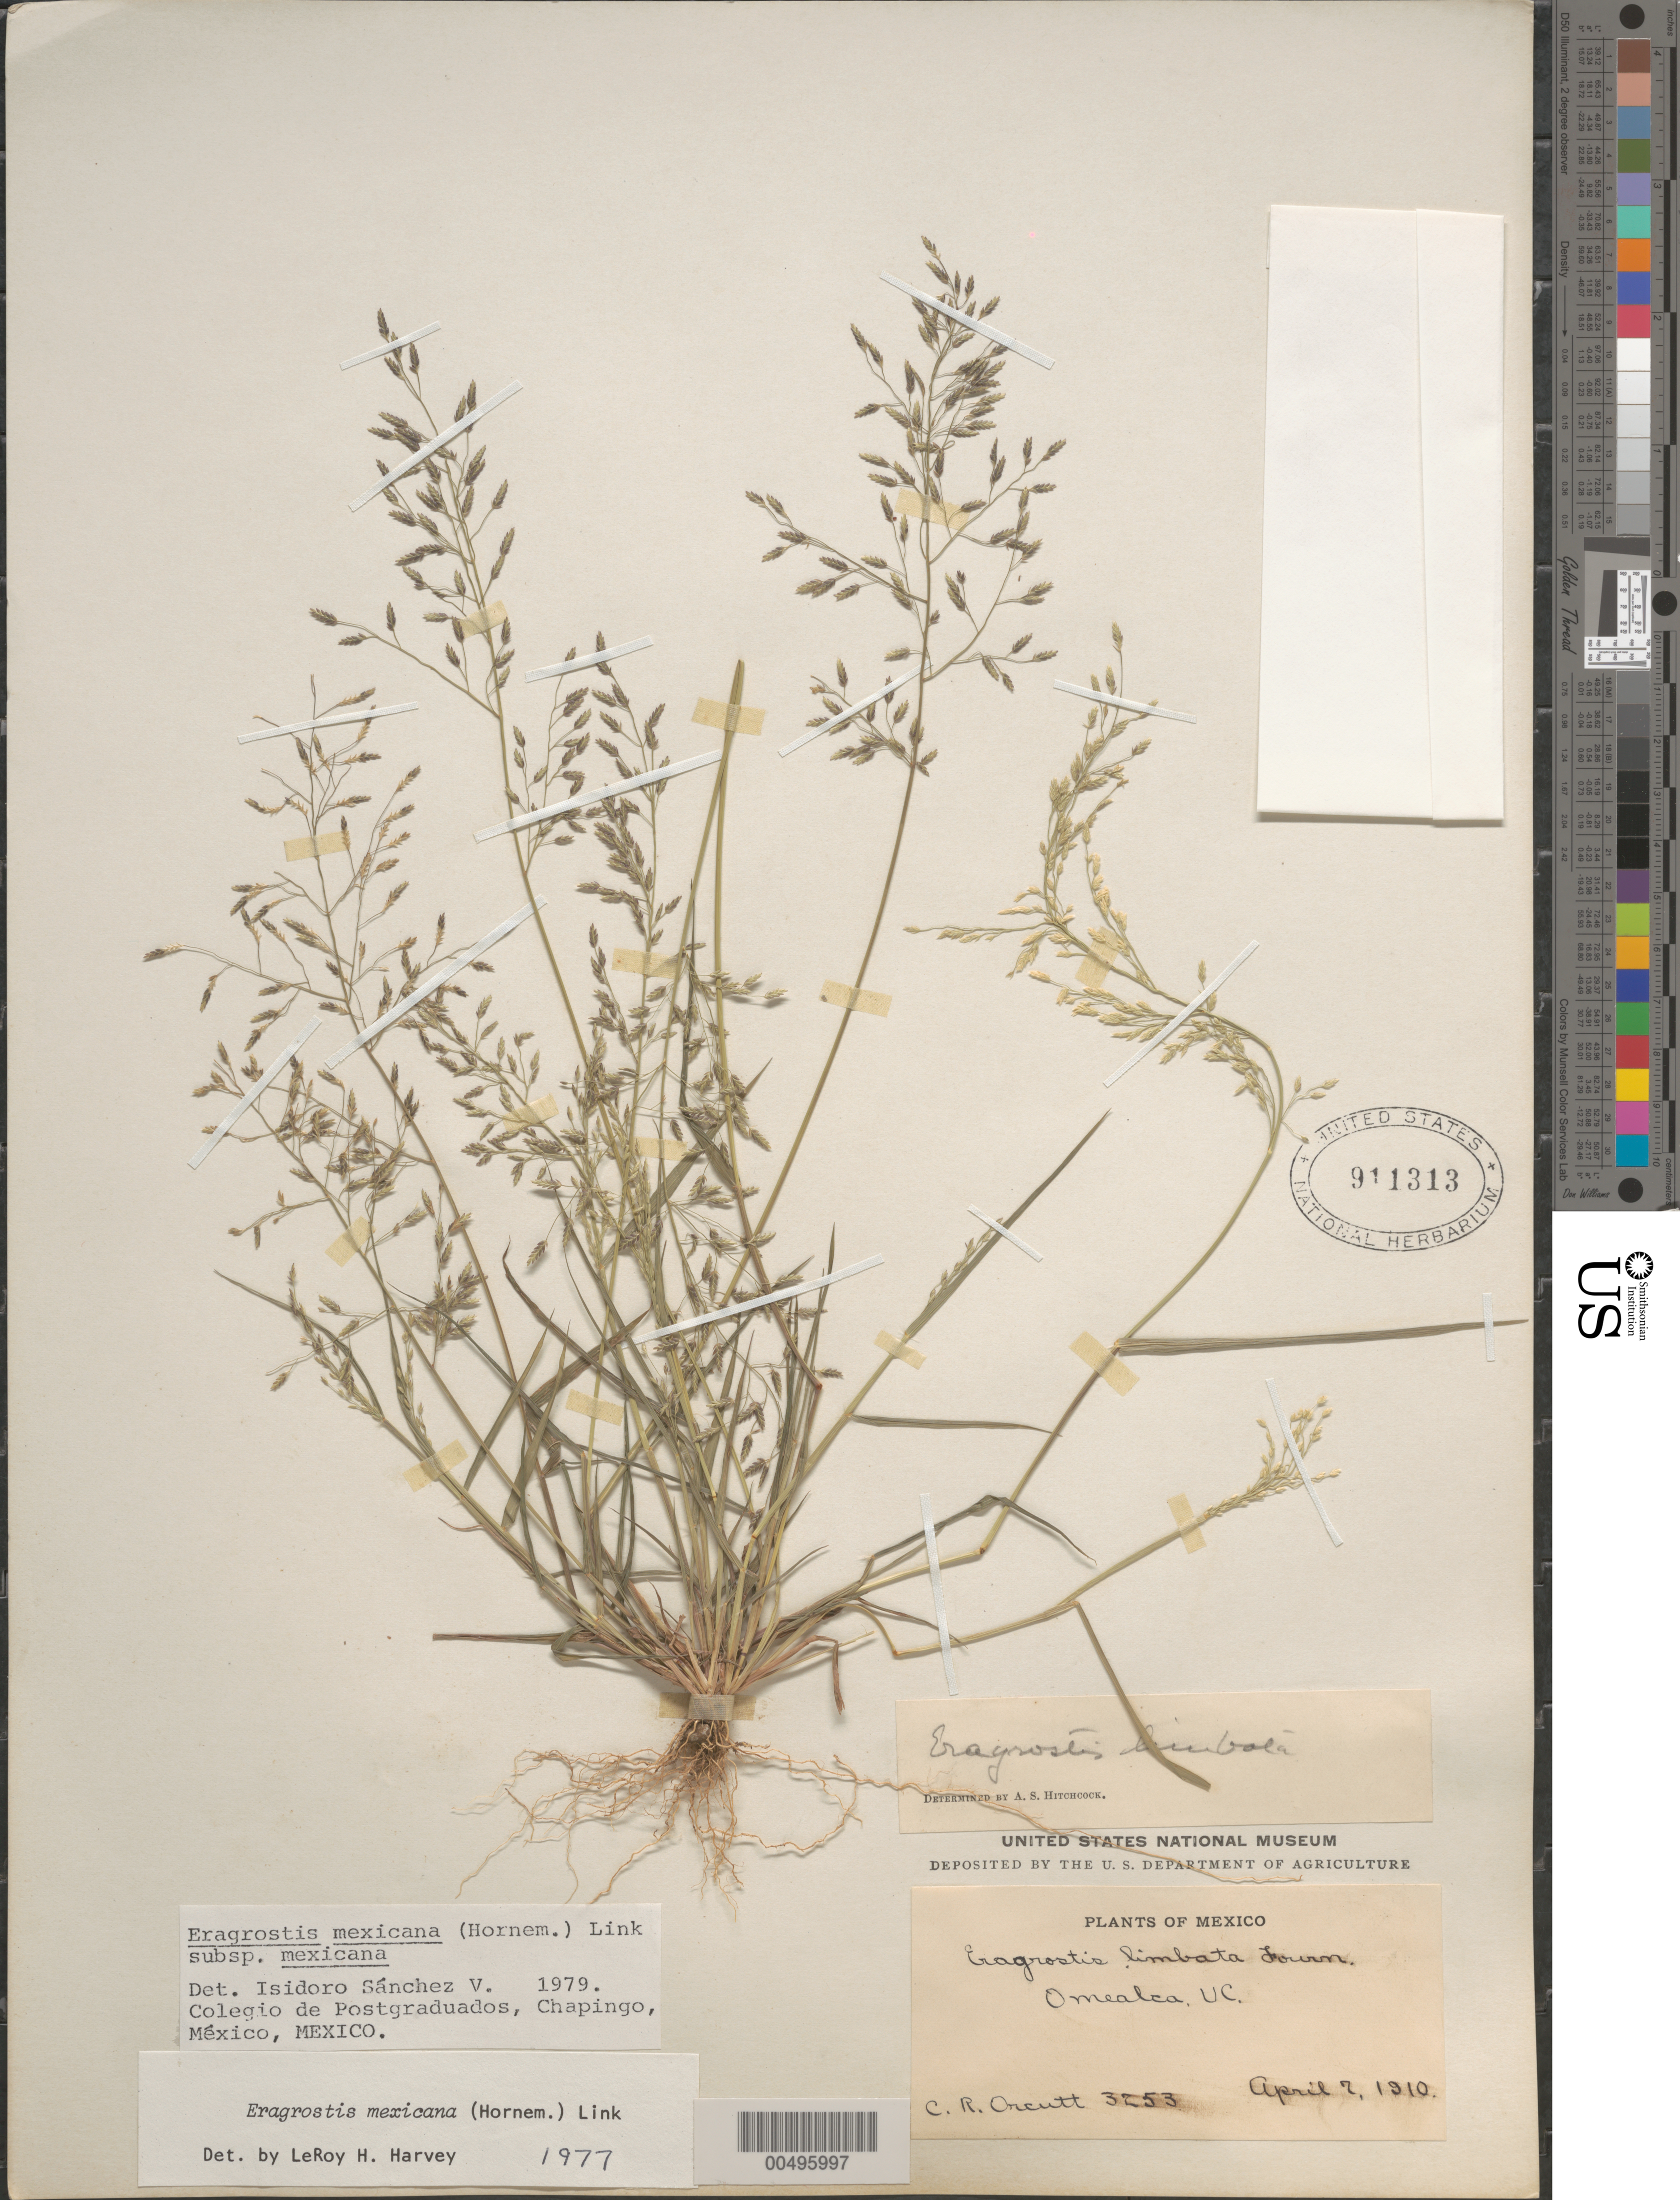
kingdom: Plantae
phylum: Tracheophyta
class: Liliopsida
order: Poales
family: Poaceae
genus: Eragrostis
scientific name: Eragrostis mexicana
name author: (Hornem.) Link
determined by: Sánchez Vega, I. M.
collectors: C. R. Orcutt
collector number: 3253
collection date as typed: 7 Apr 1910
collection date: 1910-04-07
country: Mexico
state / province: Veracruz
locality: Omealca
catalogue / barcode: US 911313